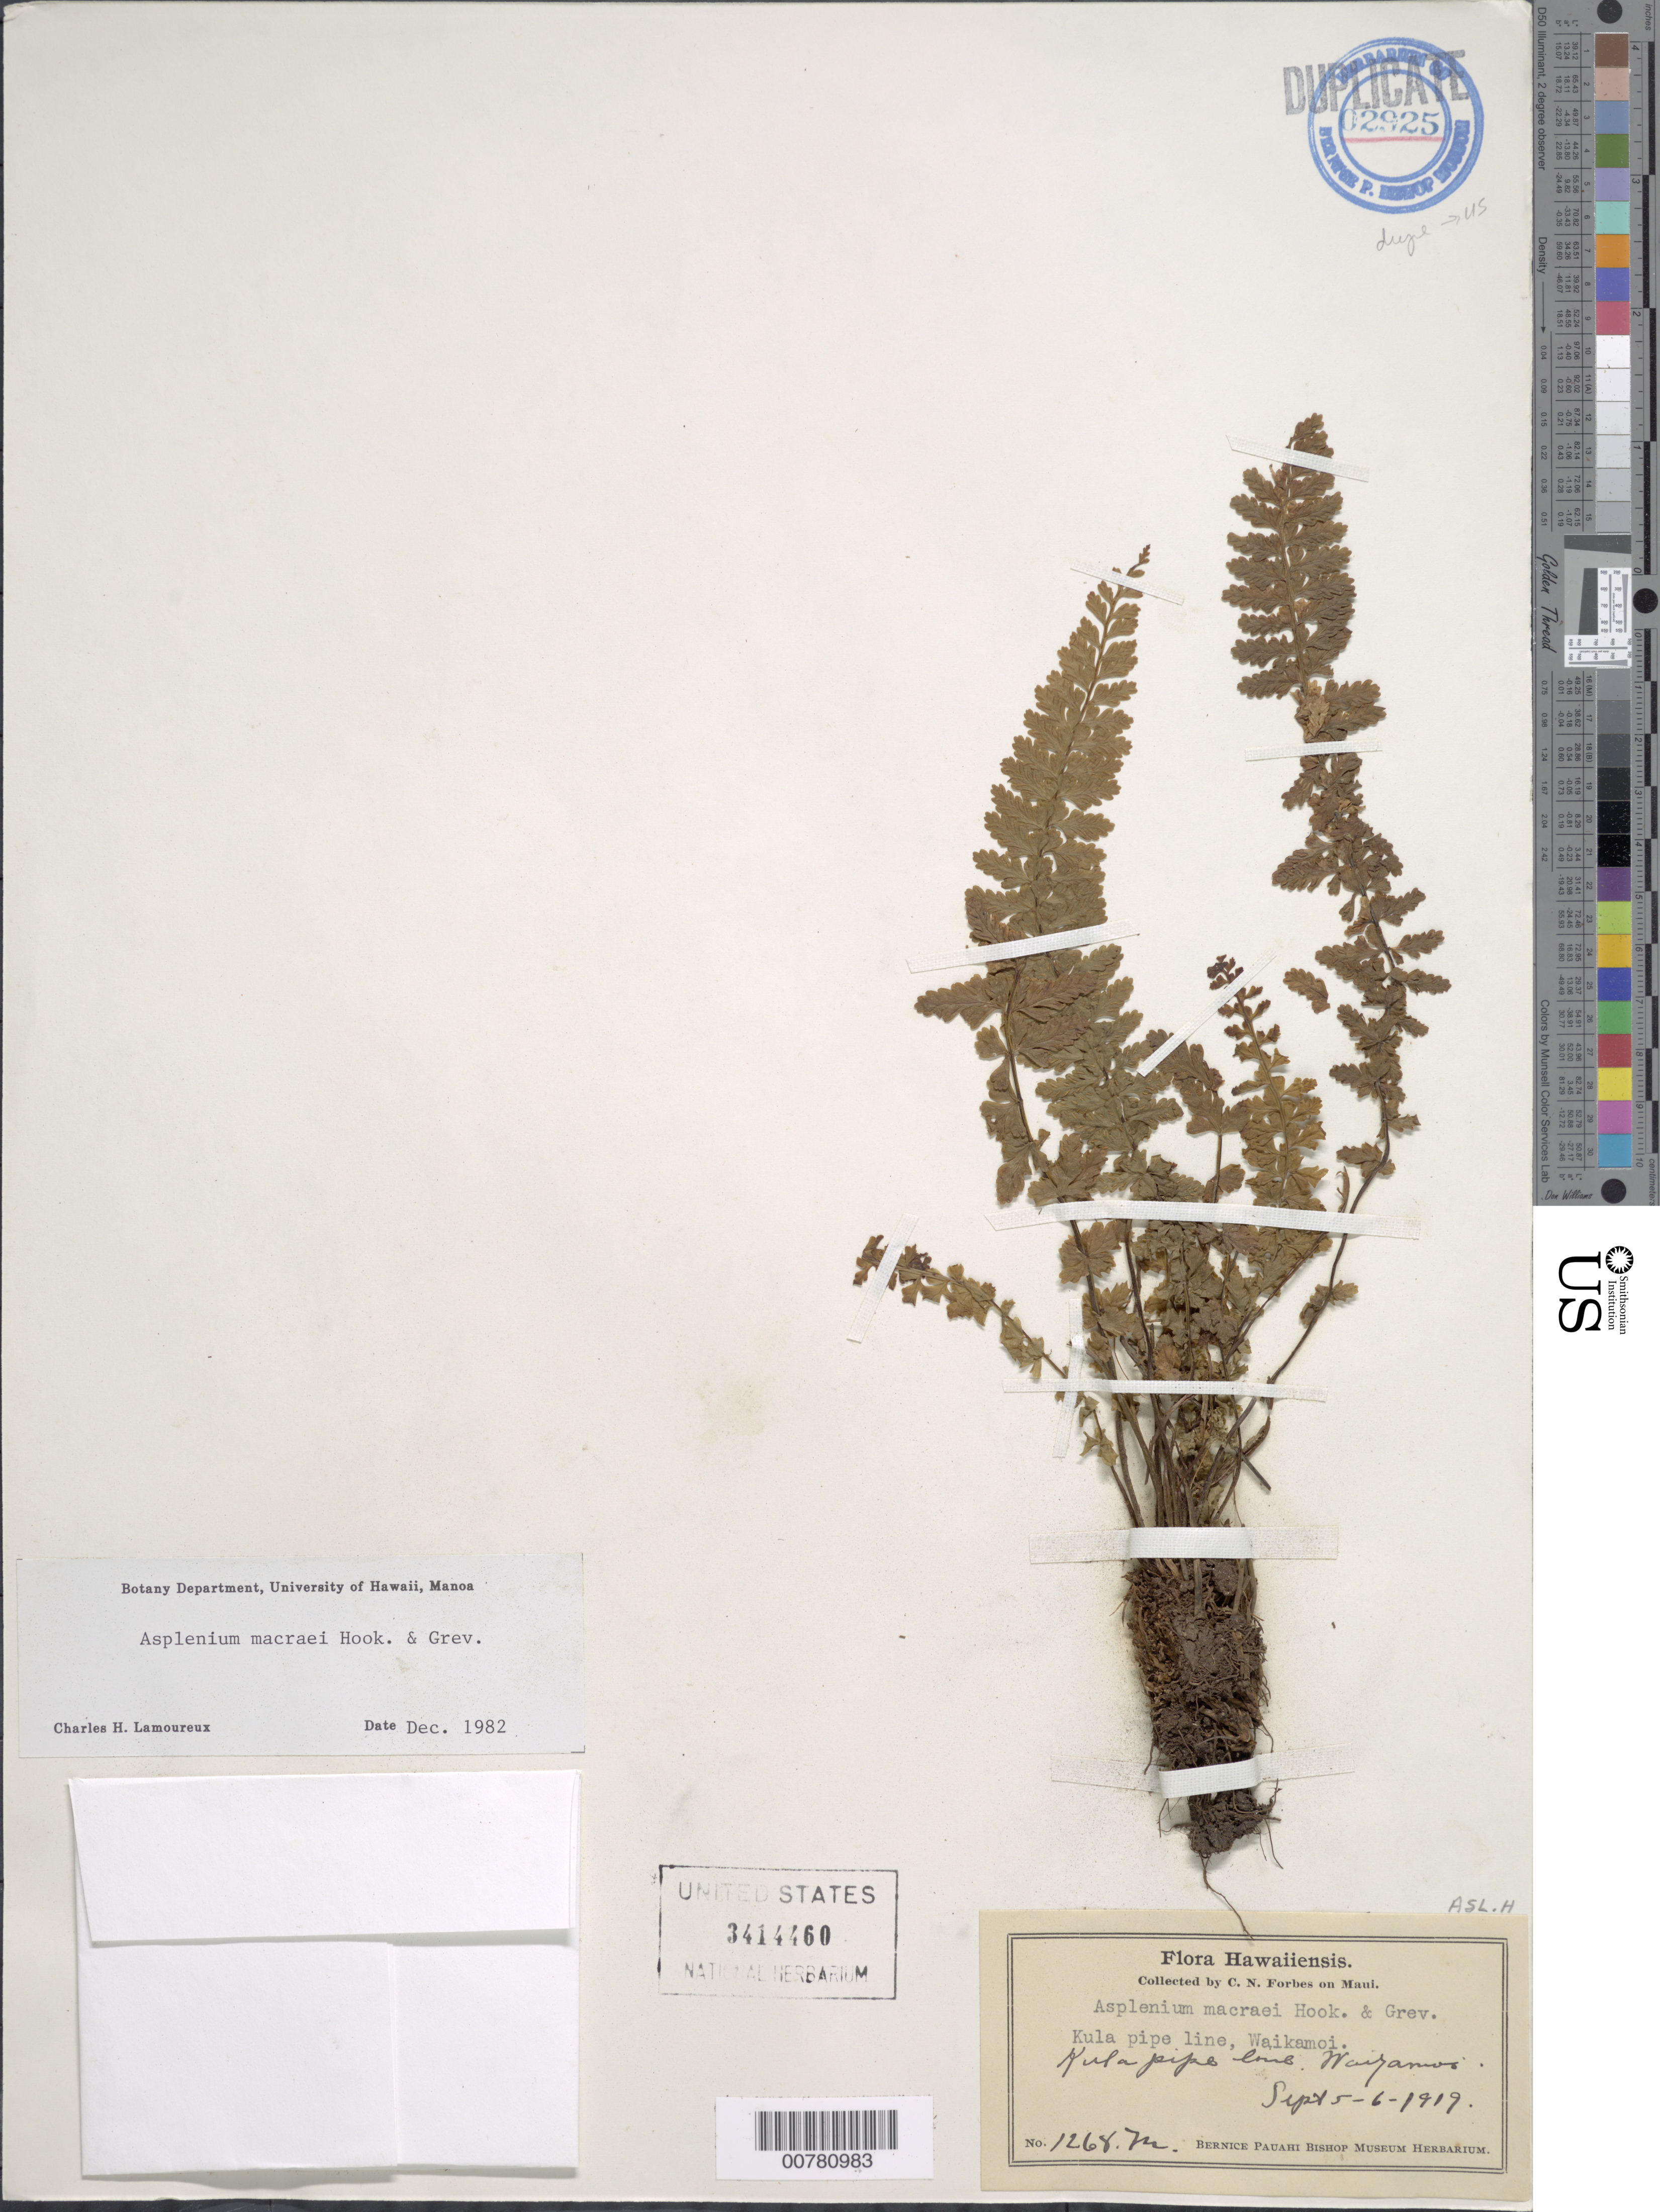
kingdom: Plantae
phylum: Tracheophyta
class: Polypodiopsida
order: Polypodiales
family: Aspleniaceae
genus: Asplenium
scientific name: Asplenium macraei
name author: Hook. & Grev.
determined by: Lamoureux, C. H.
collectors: C. N. Forbes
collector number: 1268.M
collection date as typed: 5 Sep 1919 to 6 Sep 1919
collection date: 1919-09-05/1919-09-06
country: United States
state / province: Hawaii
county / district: Maui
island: Maui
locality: Waikamoi: Kula pipeline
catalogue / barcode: US 3414460